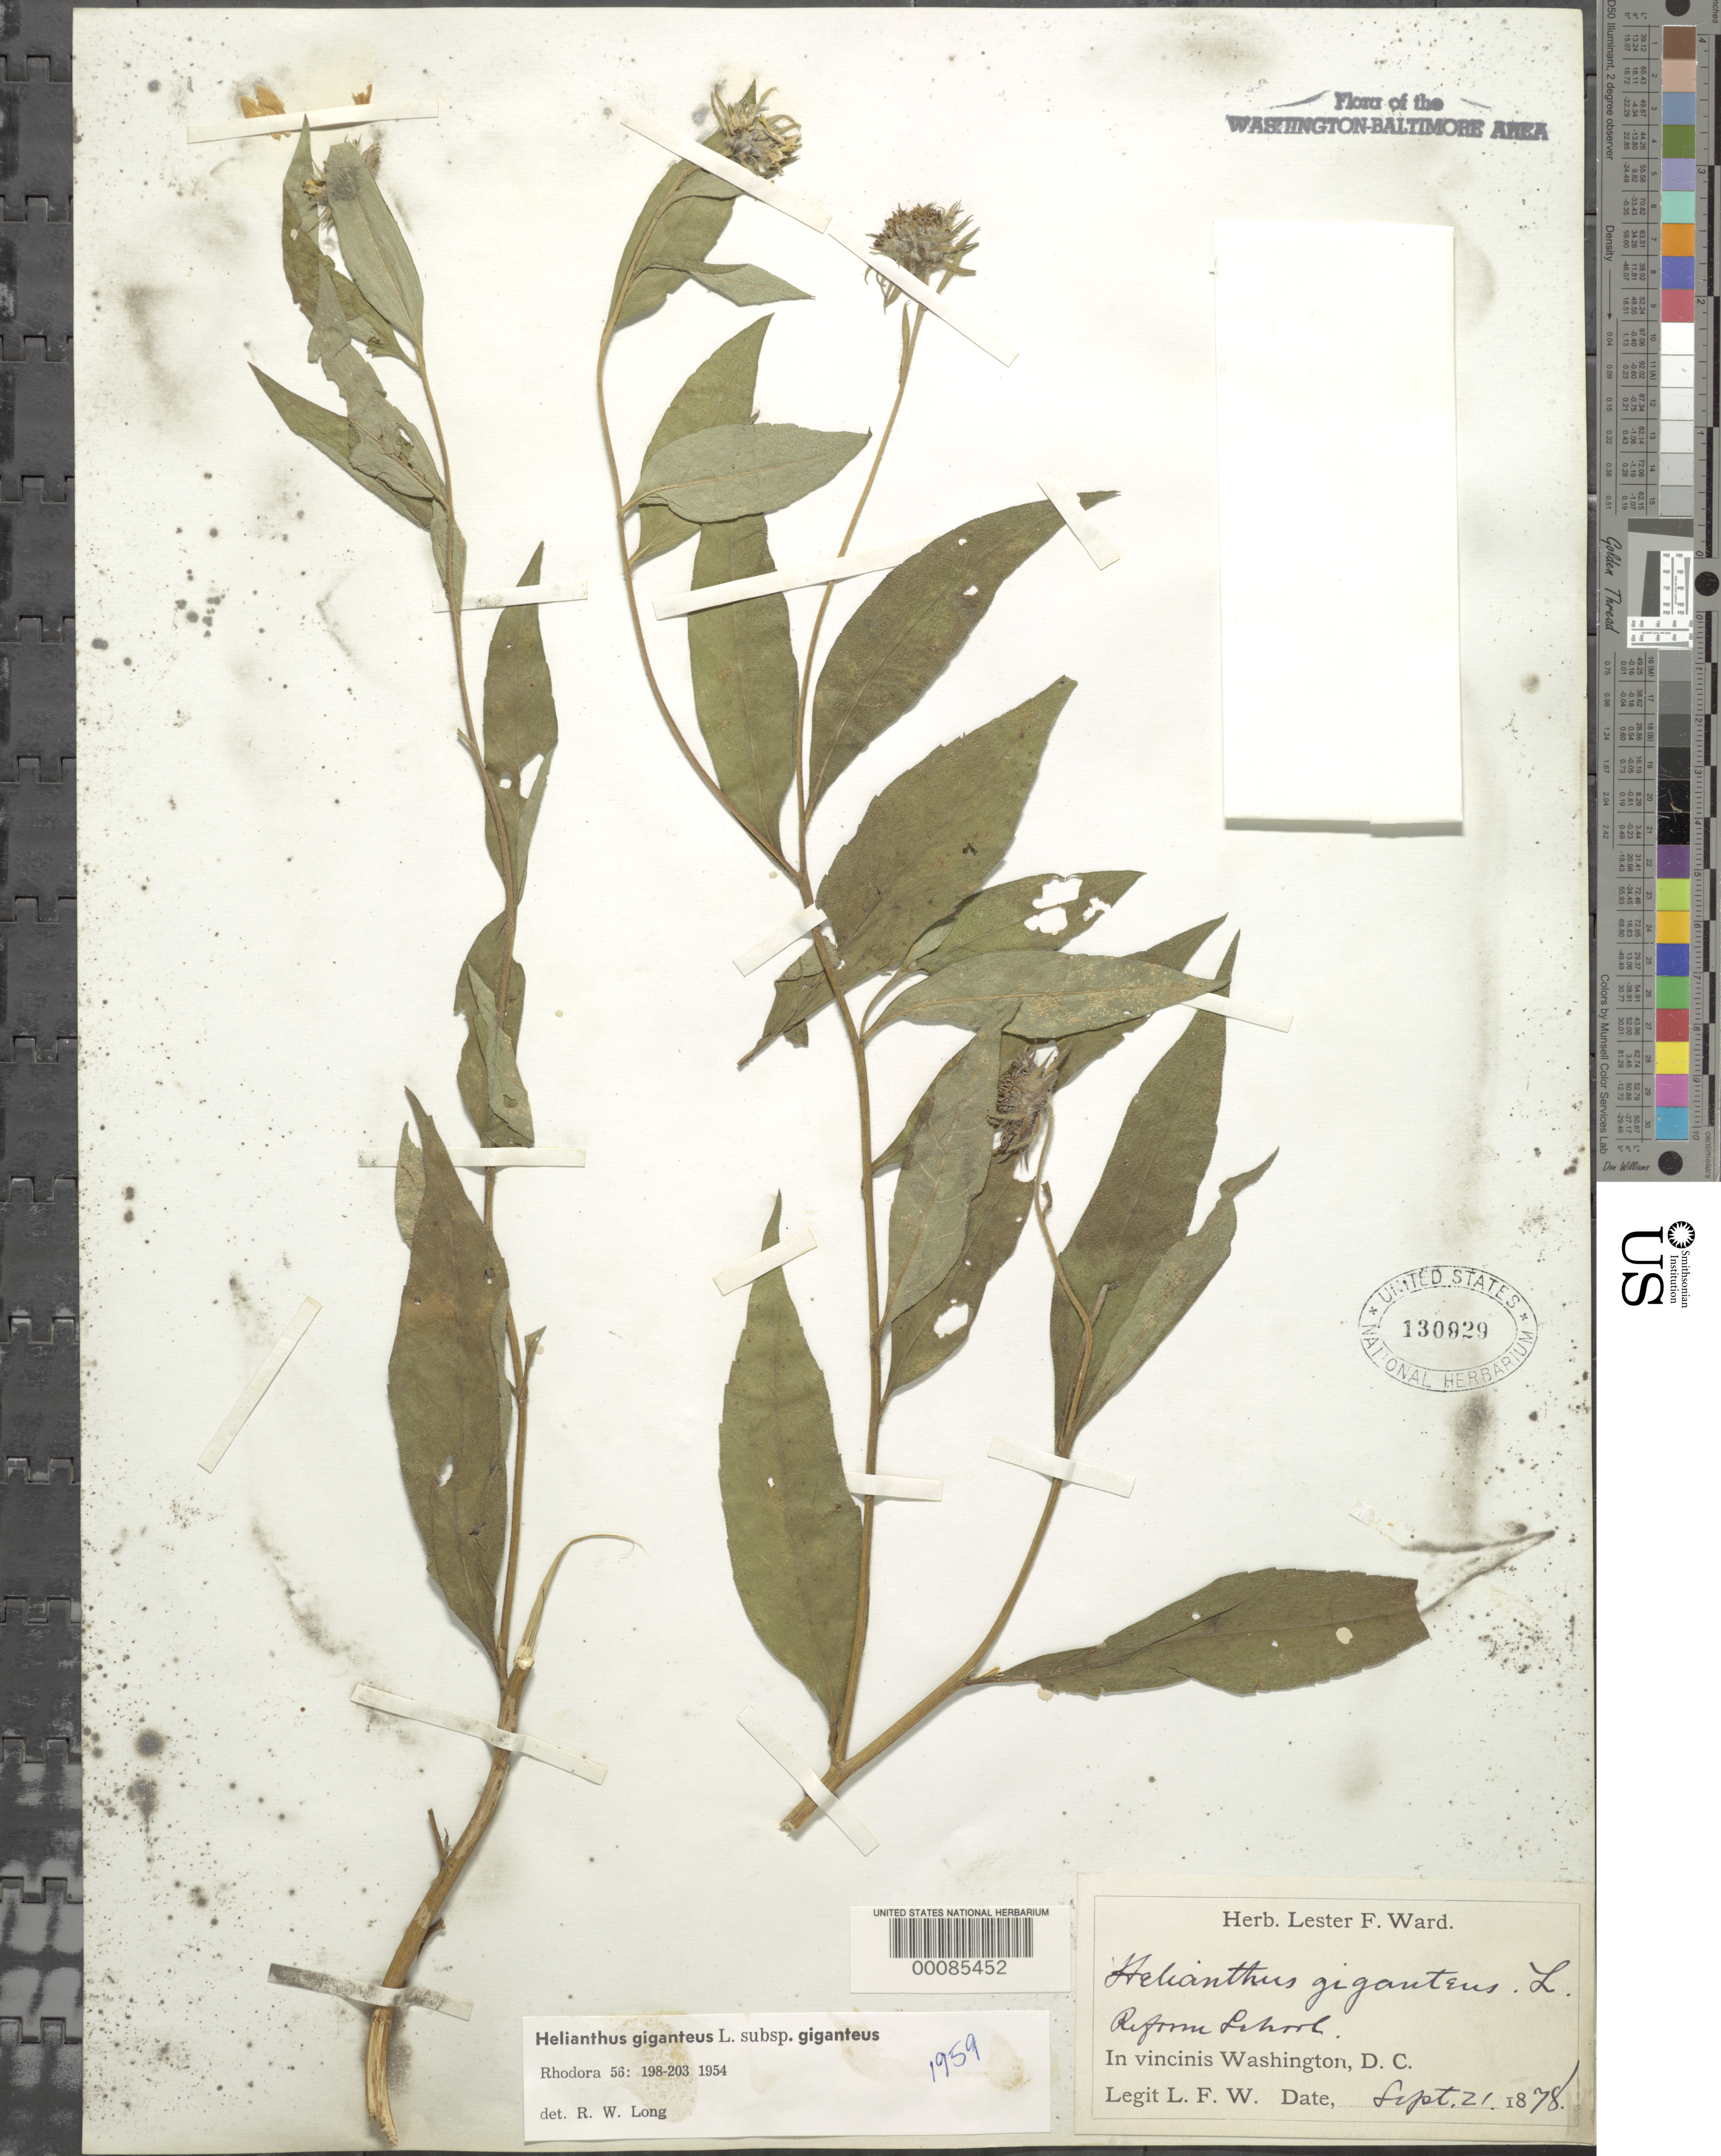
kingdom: Plantae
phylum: Tracheophyta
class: Magnoliopsida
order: Asterales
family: Asteraceae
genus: Helianthus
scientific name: Helianthus giganteus var. giganteus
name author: L.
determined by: Long, R. W.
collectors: L. F. Ward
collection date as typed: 21 Sep 1878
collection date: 1878-09-21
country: United States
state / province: Maryland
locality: Reform School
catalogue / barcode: US 130929